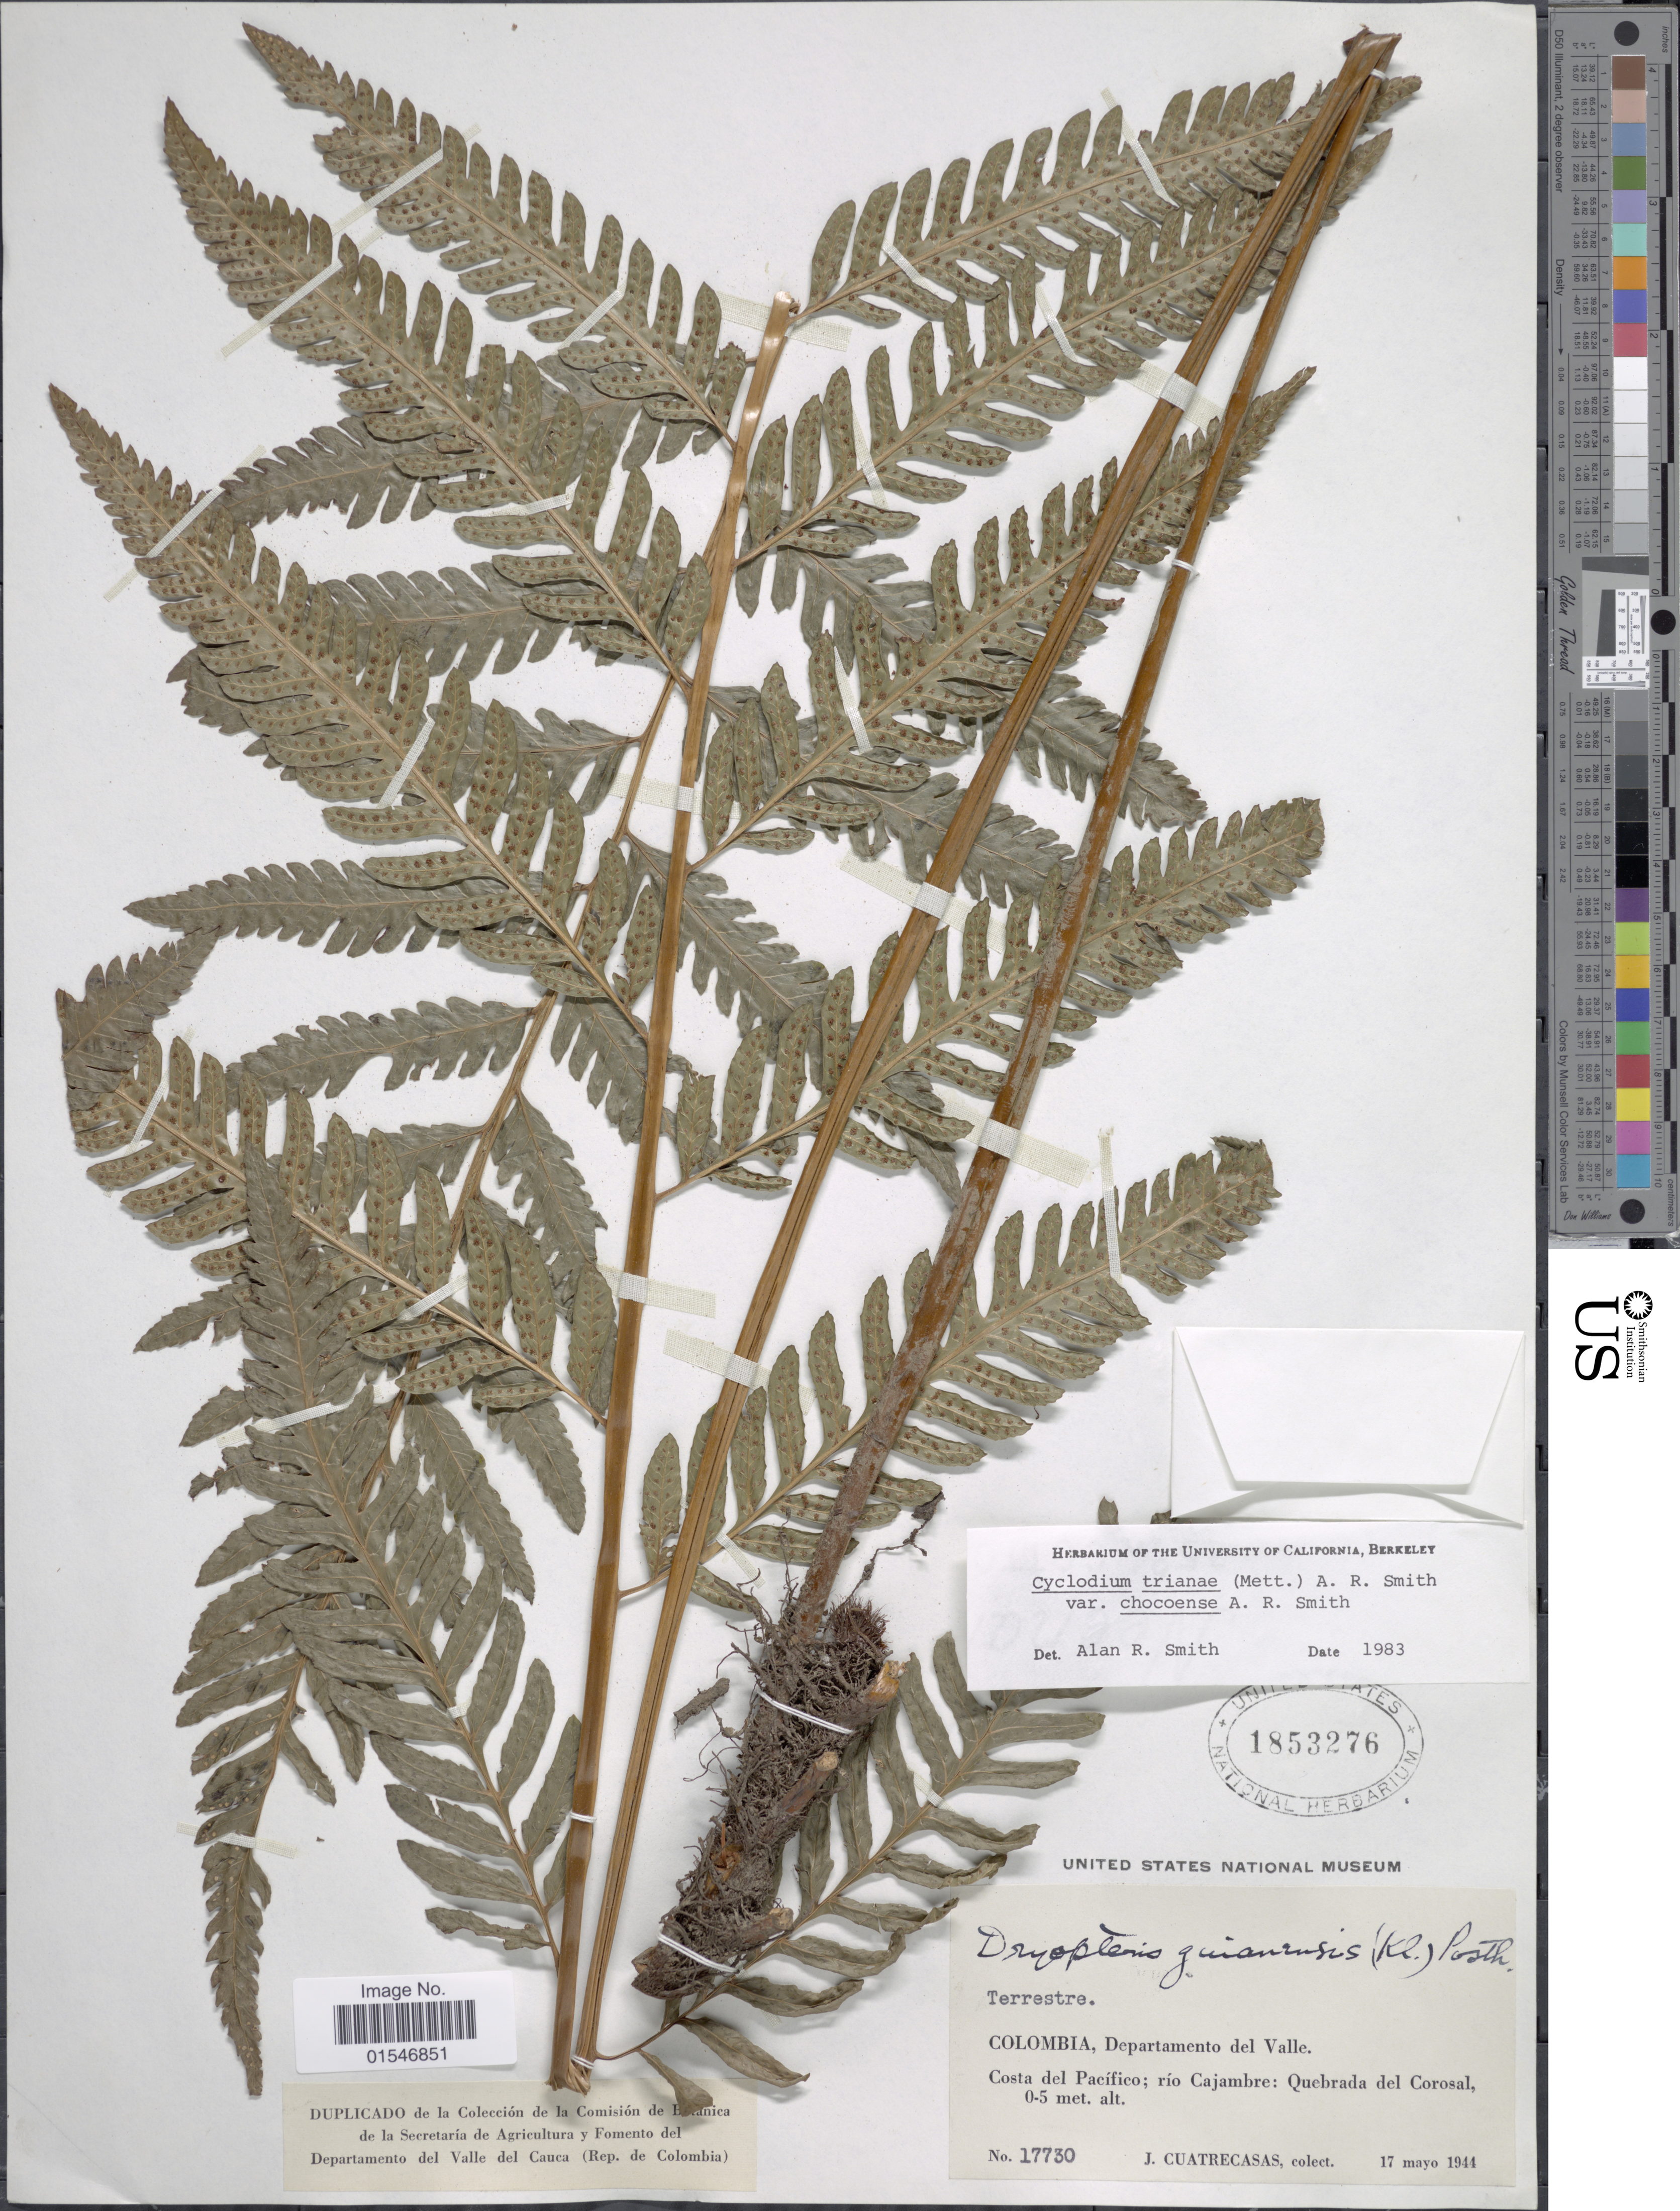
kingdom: Plantae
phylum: Tracheophyta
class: Polypodiopsida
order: Polypodiales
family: Dryopteridaceae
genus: Cyclodium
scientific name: Cyclodium trianae var. chocoense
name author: A.R. Sm.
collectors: J. Cuatrecasas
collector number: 17730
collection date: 1944-05-17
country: Colombia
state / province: Valle del Cauca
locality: Colombia, Depatamento del Valle. Costa del Pacifico; rio Cajambre: Quebrada del Corosal.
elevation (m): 0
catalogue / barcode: US 1853276